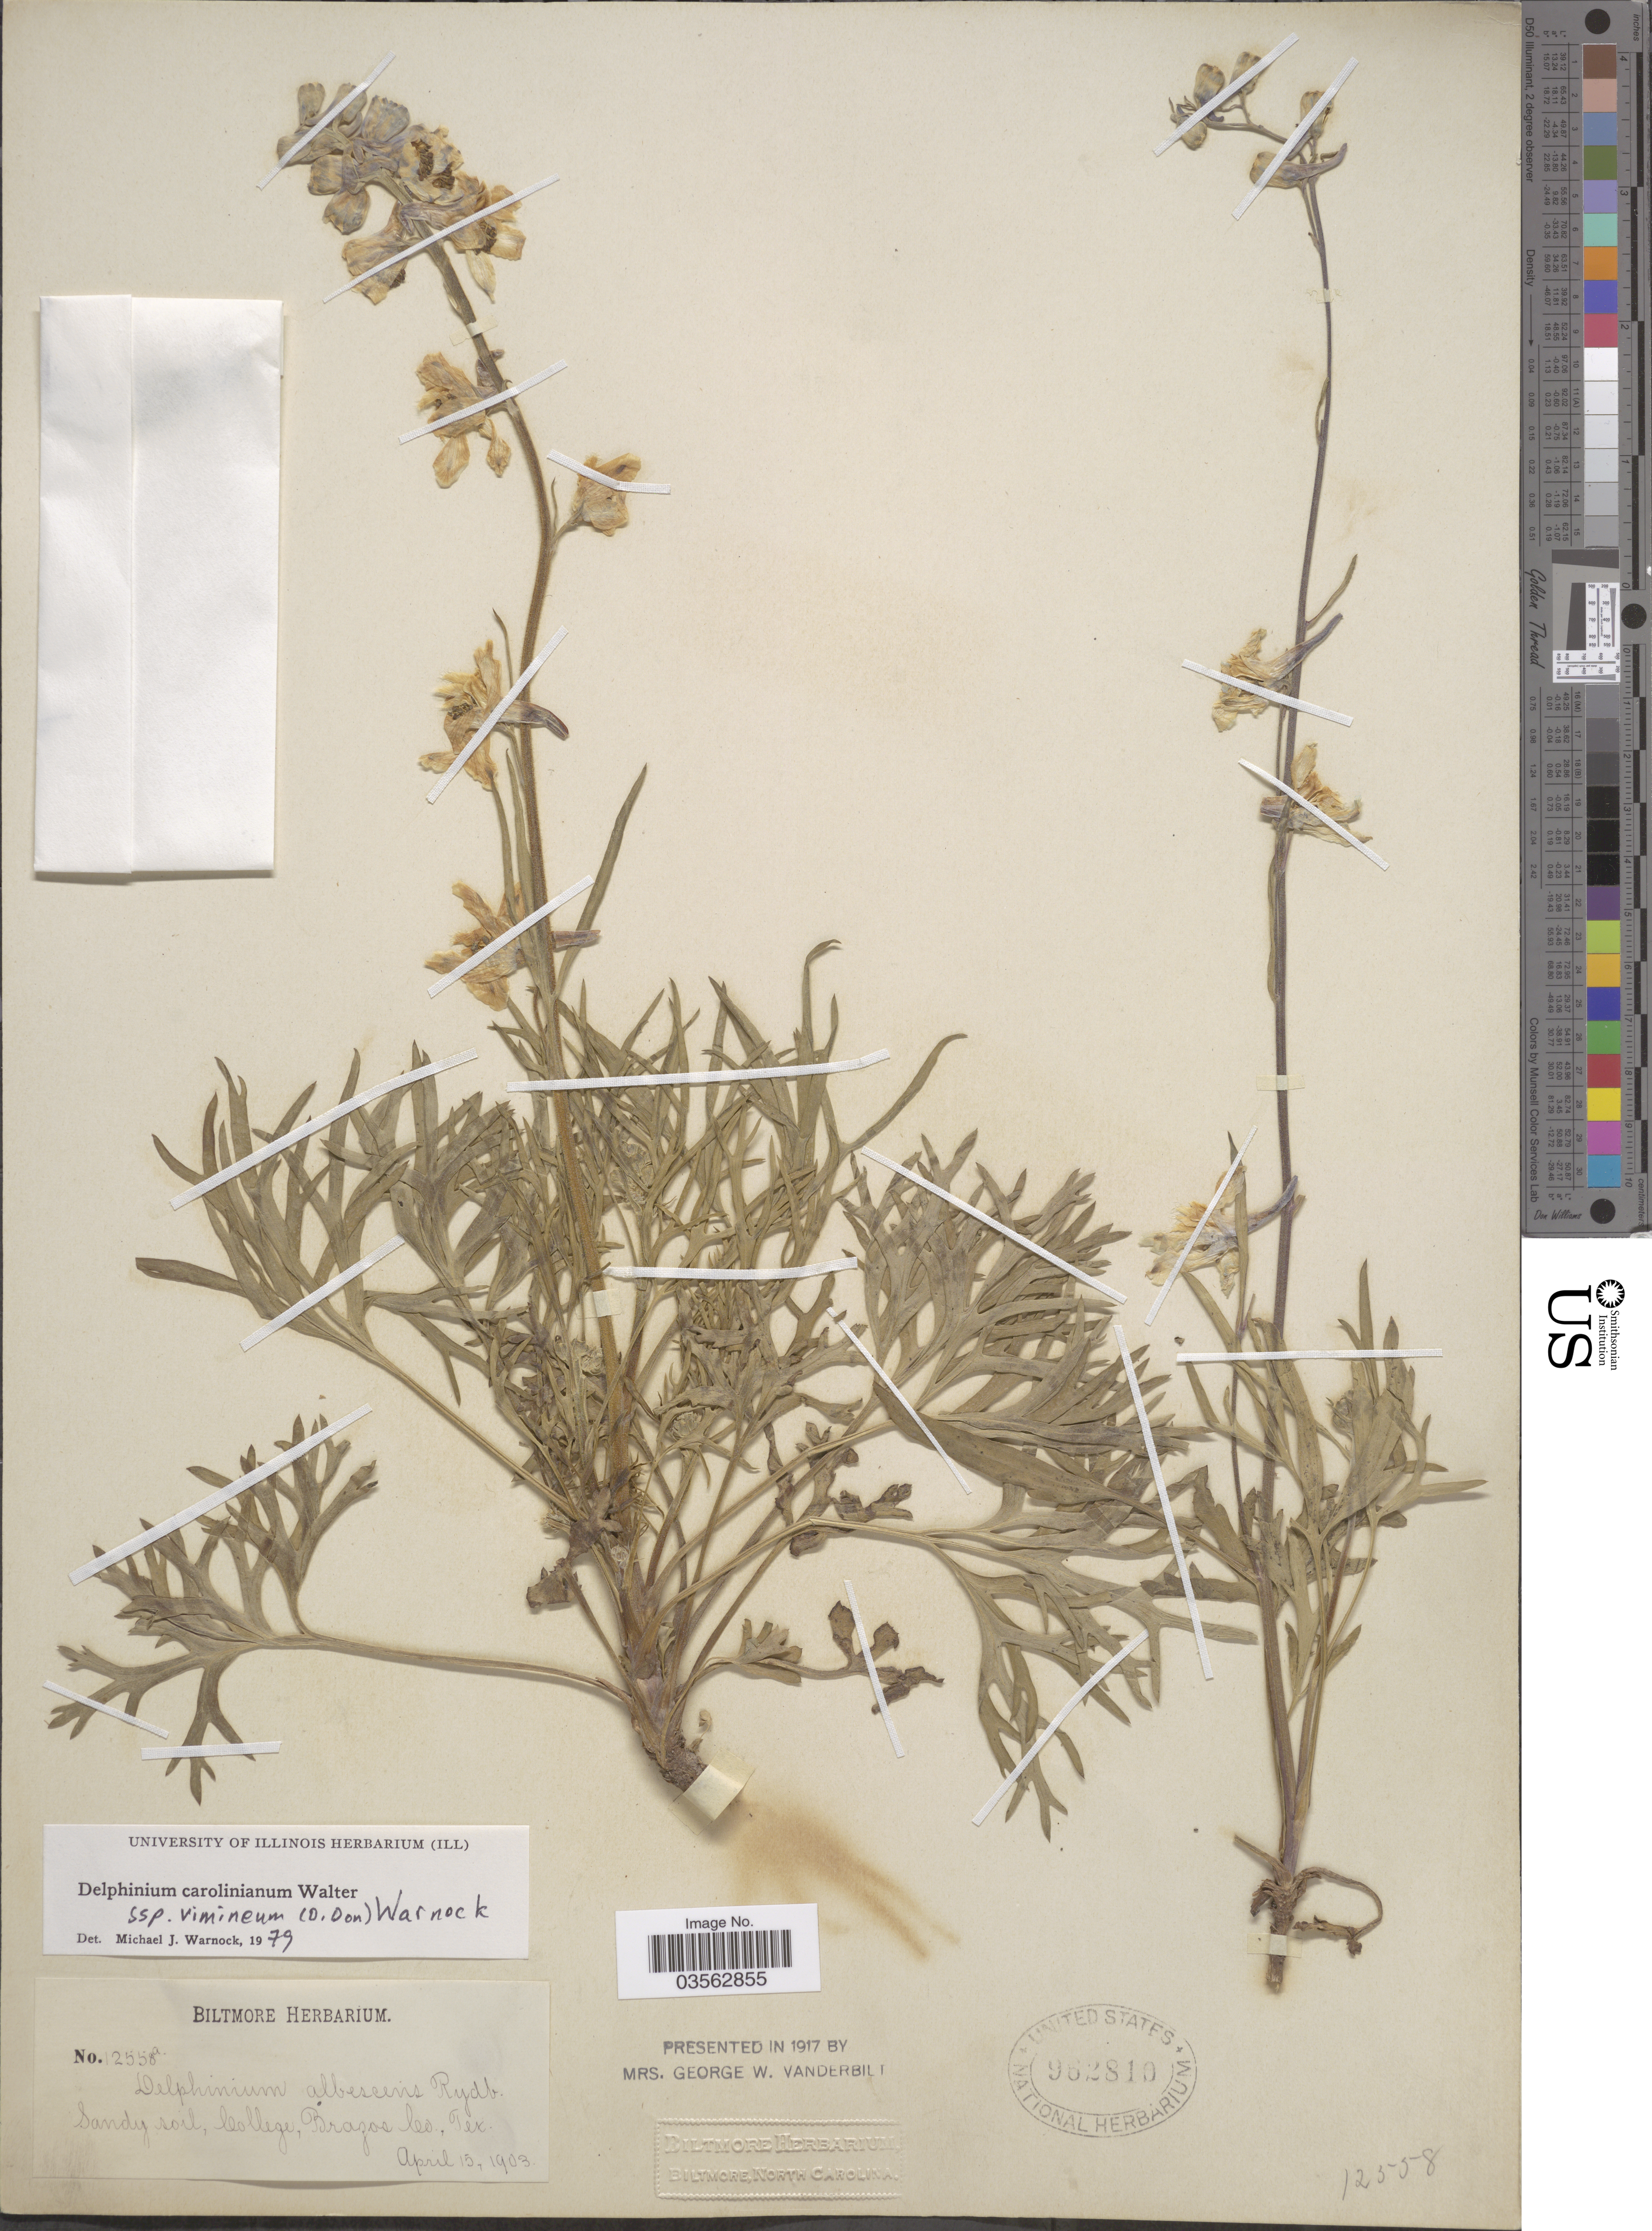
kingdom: Plantae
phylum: Tracheophyta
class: Magnoliopsida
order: Ranunculales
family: Ranunculaceae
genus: Delphinium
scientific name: Delphinium carolinianum subsp. vimineum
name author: Walter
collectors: ex herb. Biltmore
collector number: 12558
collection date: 1903-04-15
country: United States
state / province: Texas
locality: Sandy soil, College, Brazos Co.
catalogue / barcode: US 962810